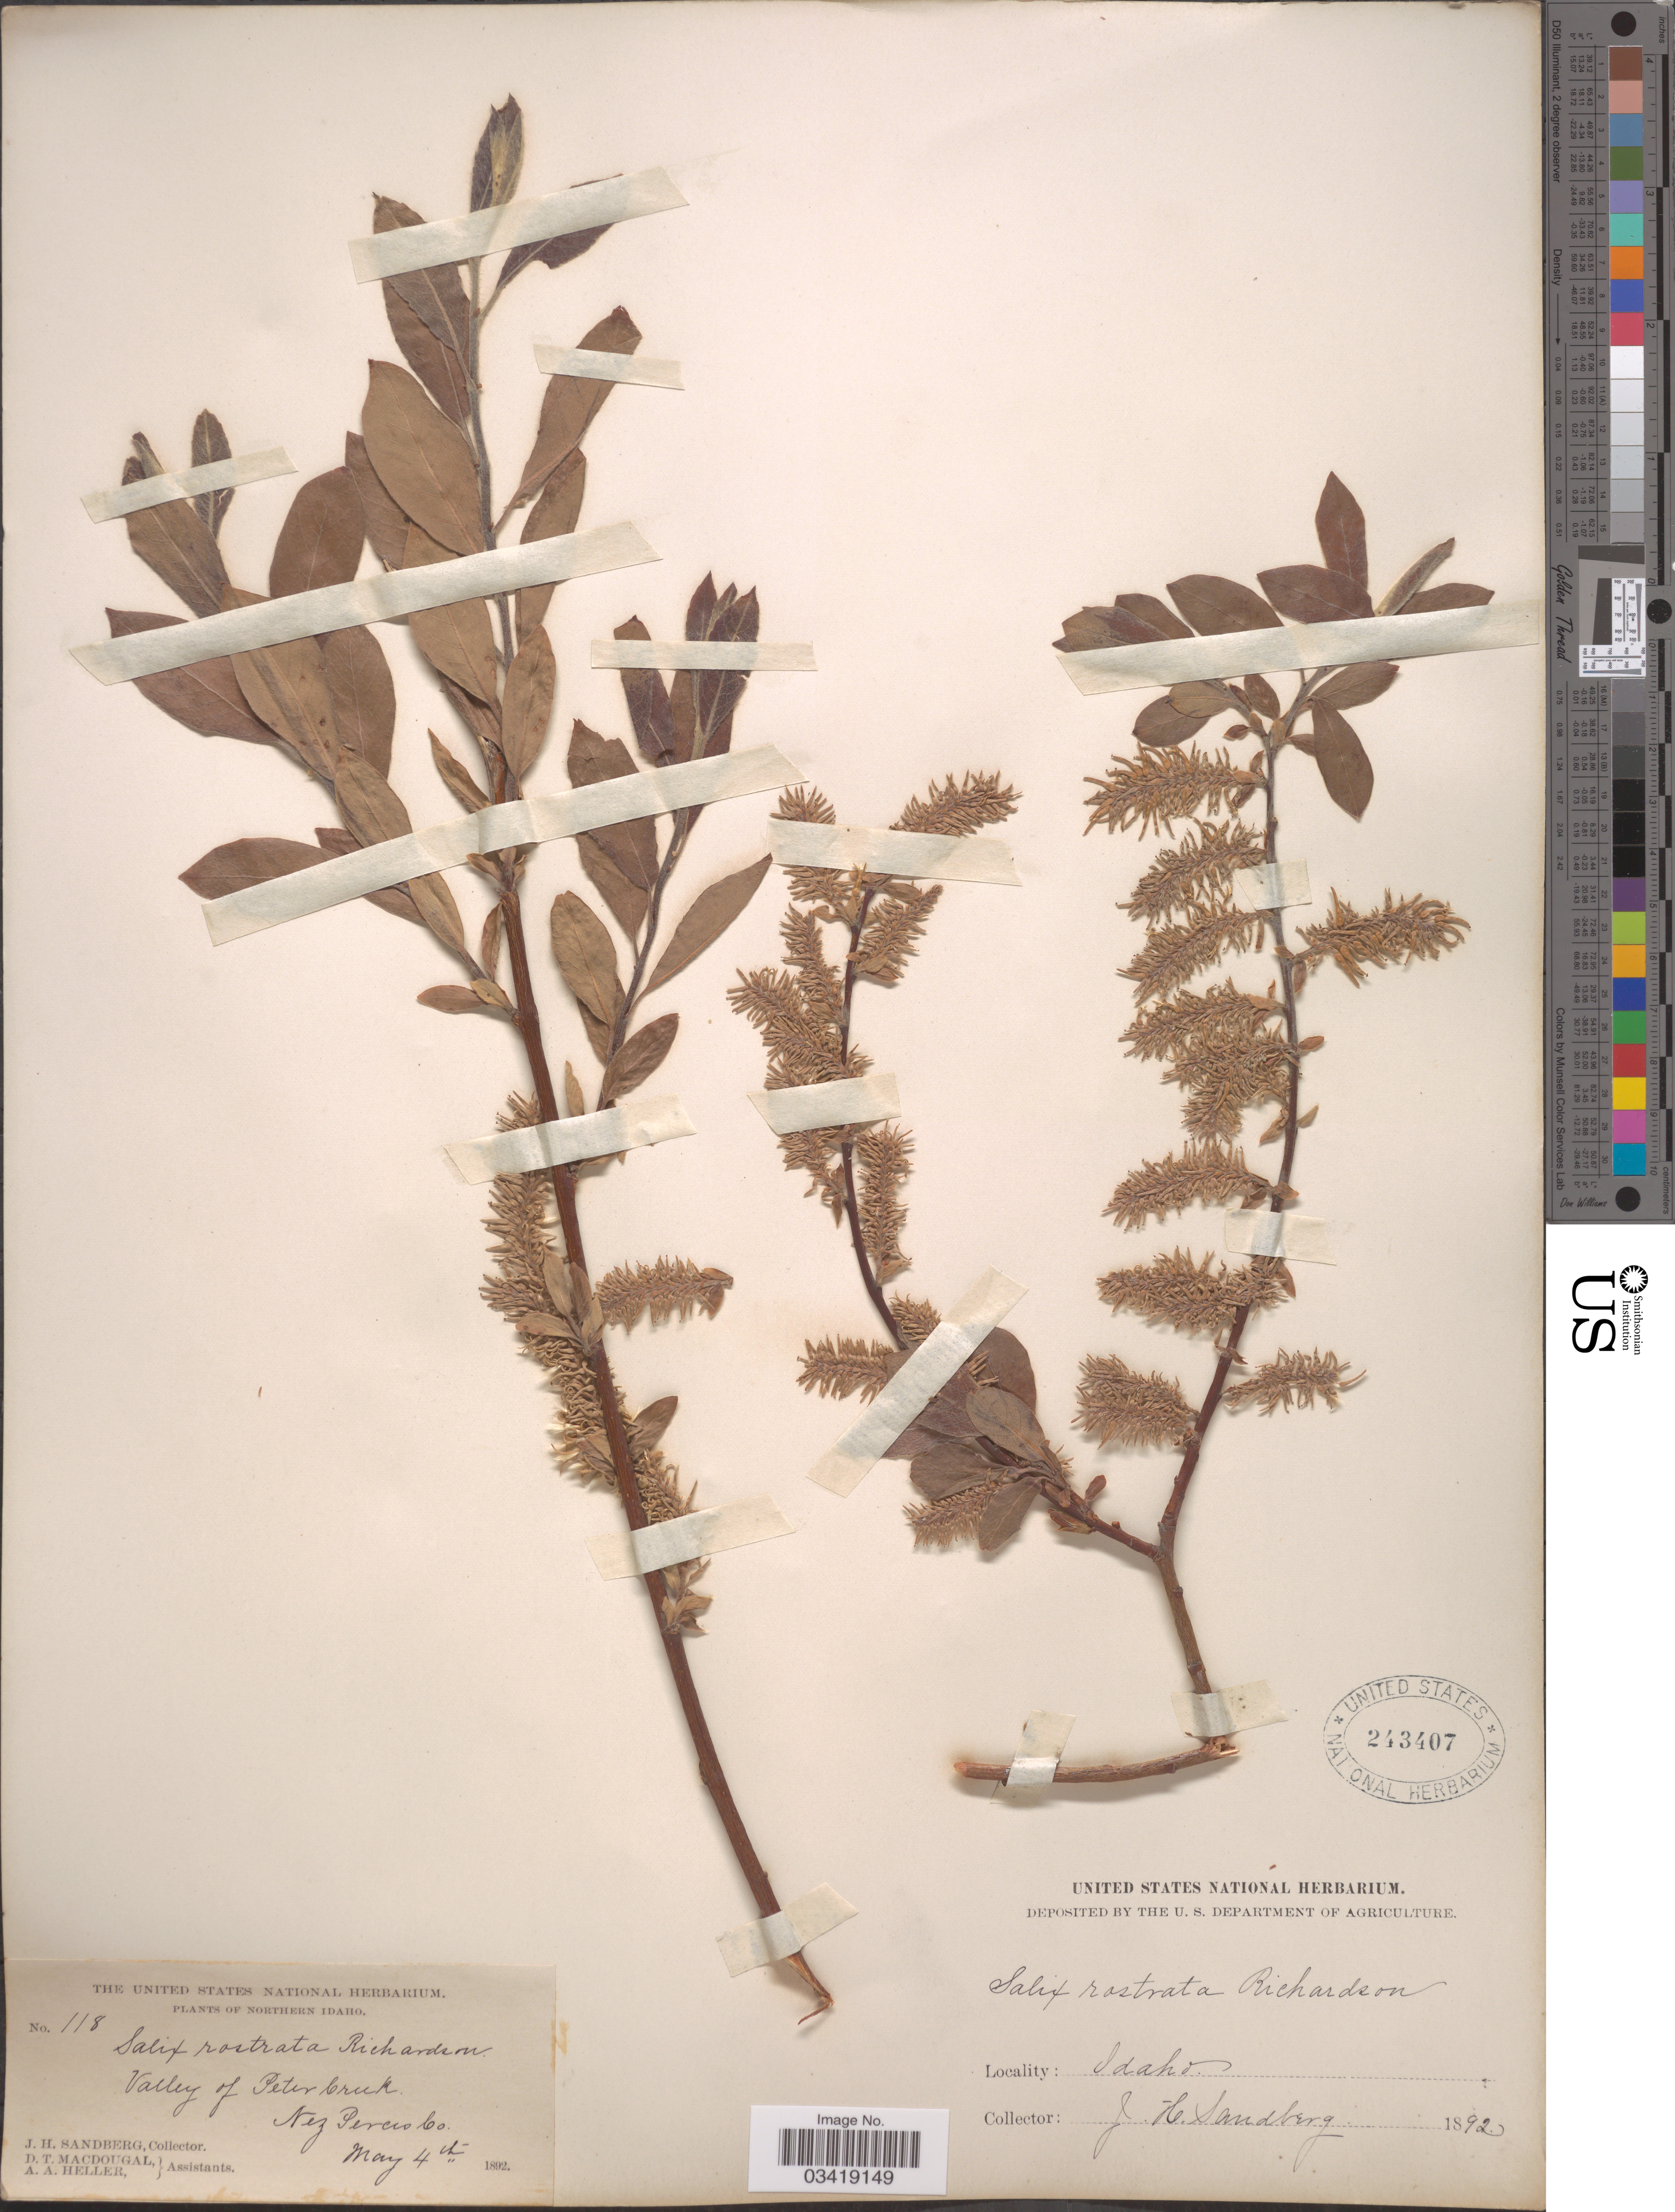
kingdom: Plantae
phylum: Tracheophyta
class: Magnoliopsida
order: Malpighiales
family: Salicaceae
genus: Salix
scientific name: Salix bebbiana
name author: Sarg.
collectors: J. H. Sandberg, D. T. MacDougal & A. A. Heller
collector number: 118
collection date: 1892-05-04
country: United States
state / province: Idaho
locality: Northern Idaho. Valley of Peter Creek. Nez Perces Co.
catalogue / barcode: US 243407